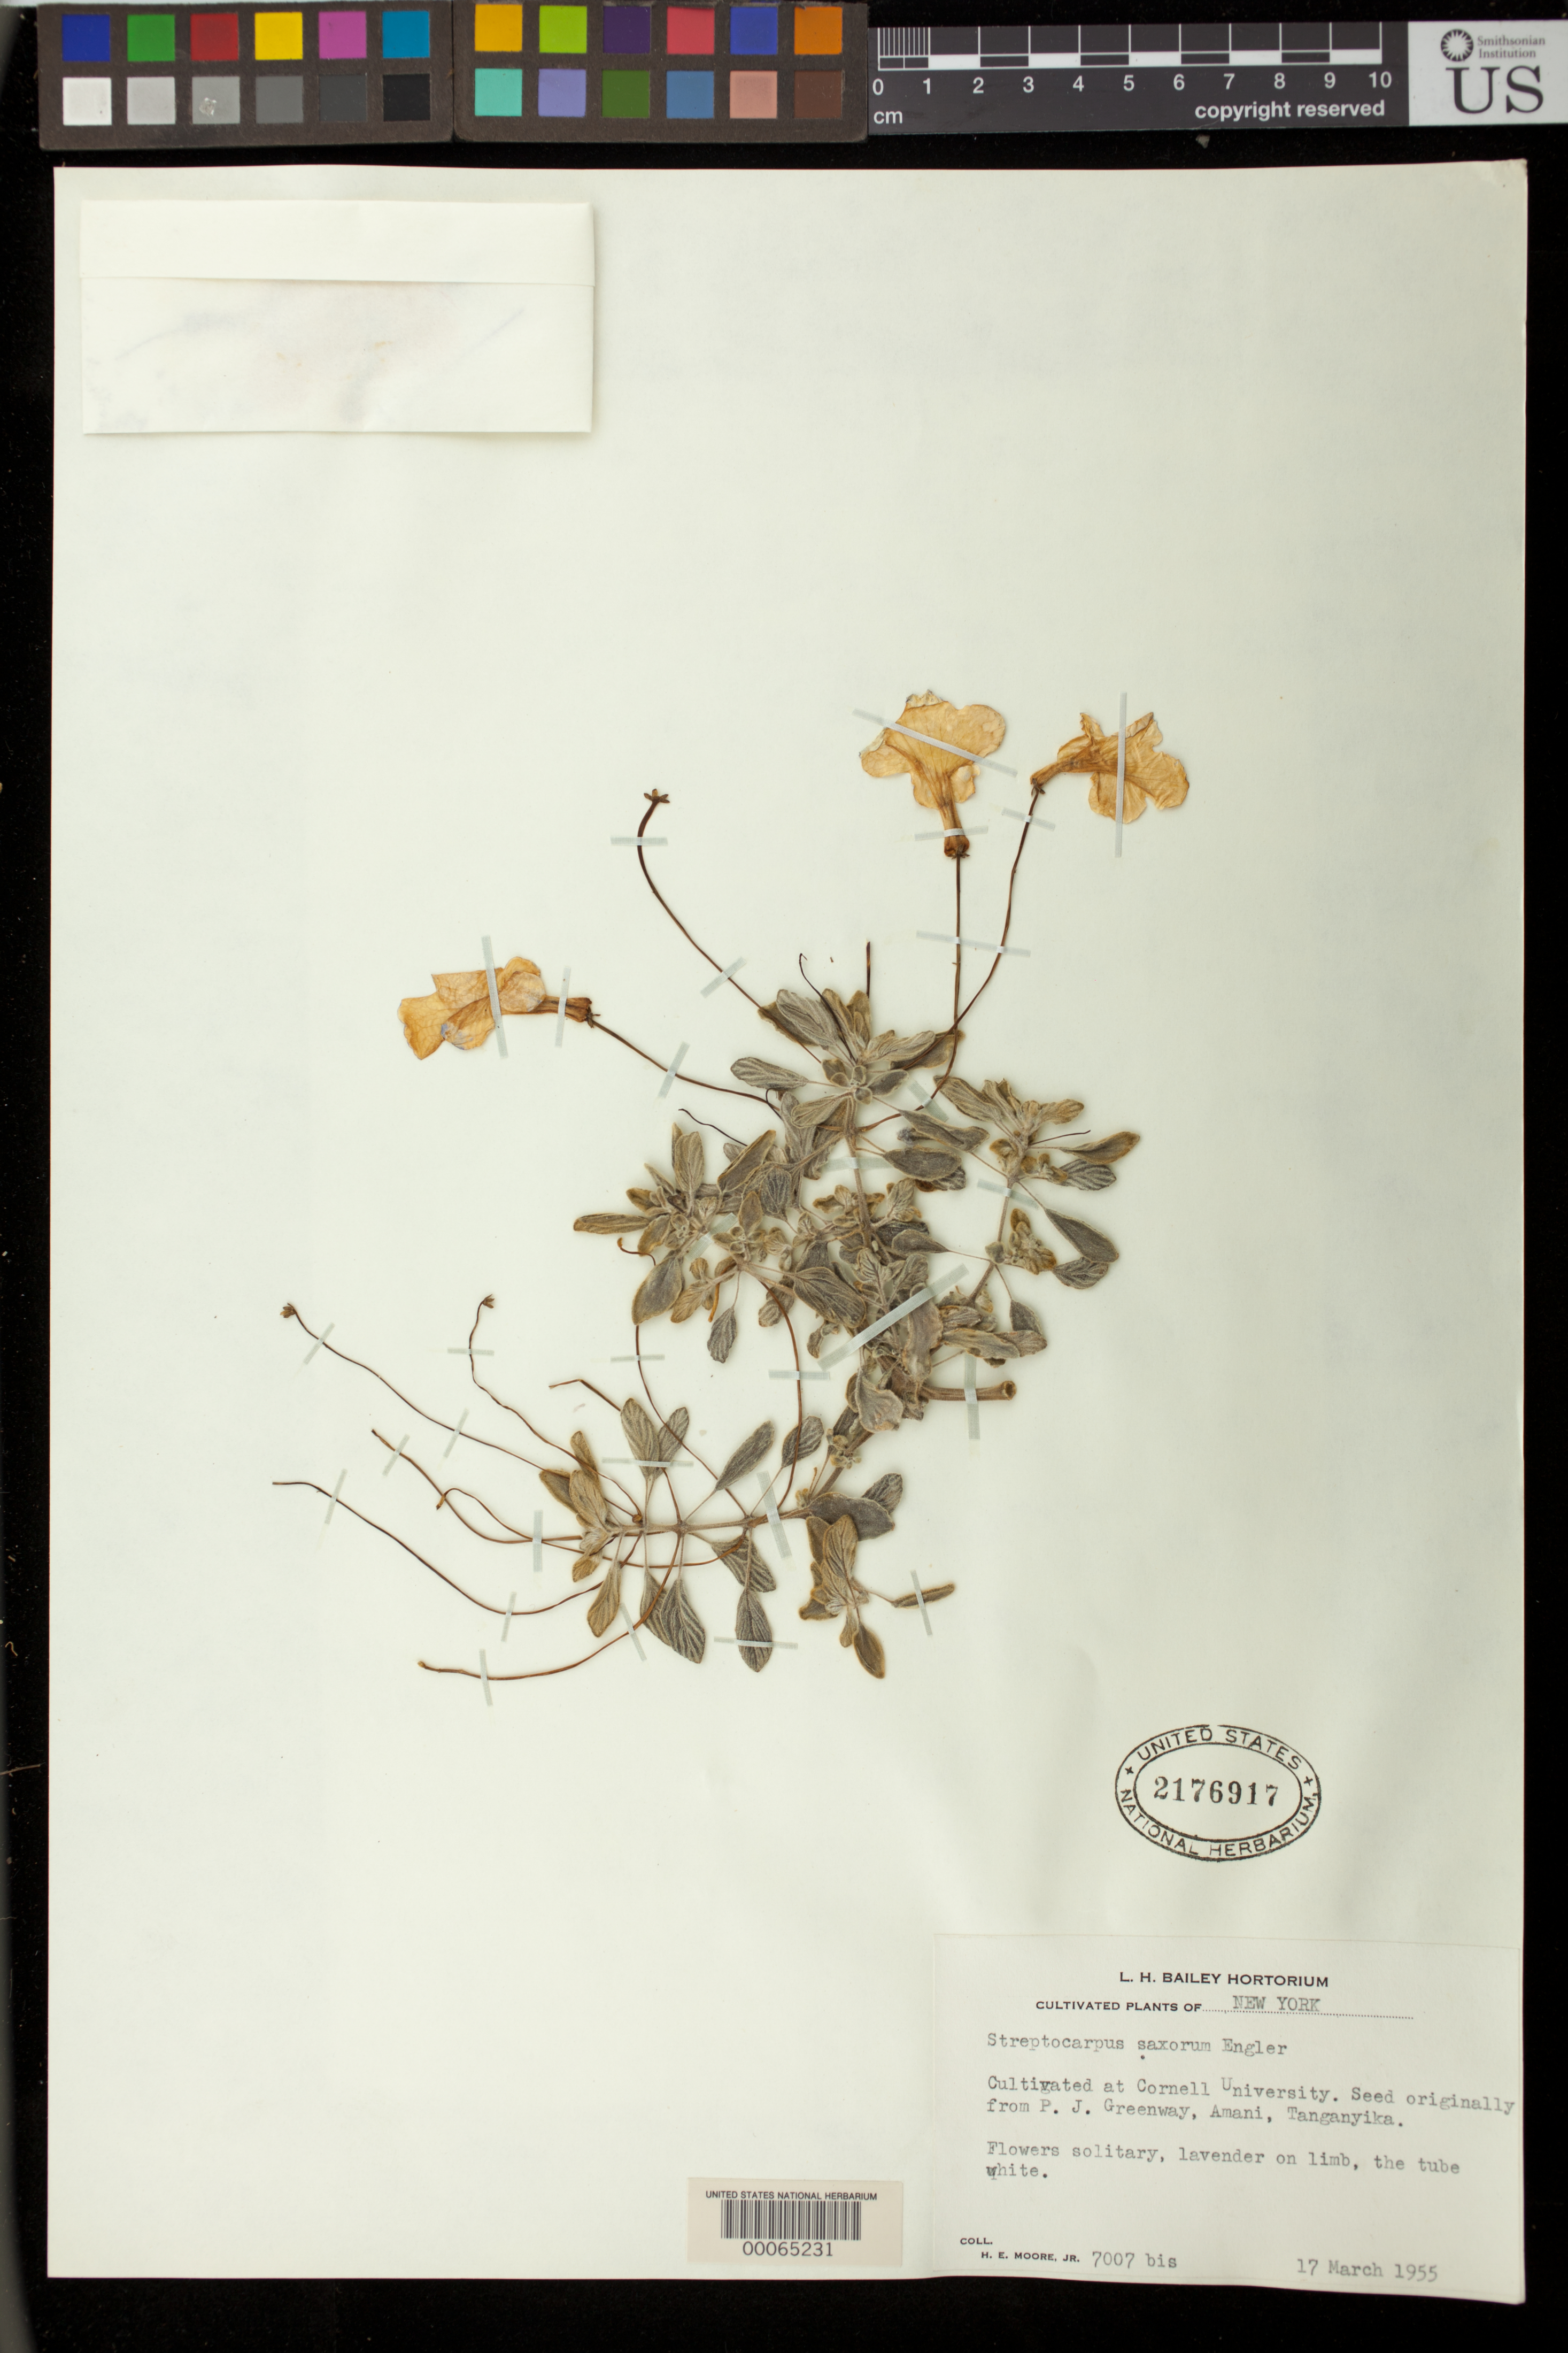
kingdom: Plantae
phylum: Tracheophyta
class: Magnoliopsida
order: Lamiales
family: Gesneriaceae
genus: Streptocarpus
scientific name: Streptocarpus saxorum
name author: Engl.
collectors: H. E. Moore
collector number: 7007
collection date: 1955-03-17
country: United States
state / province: New York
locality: L. H. Bailey Hortorium Cornell University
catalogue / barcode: US 2176917